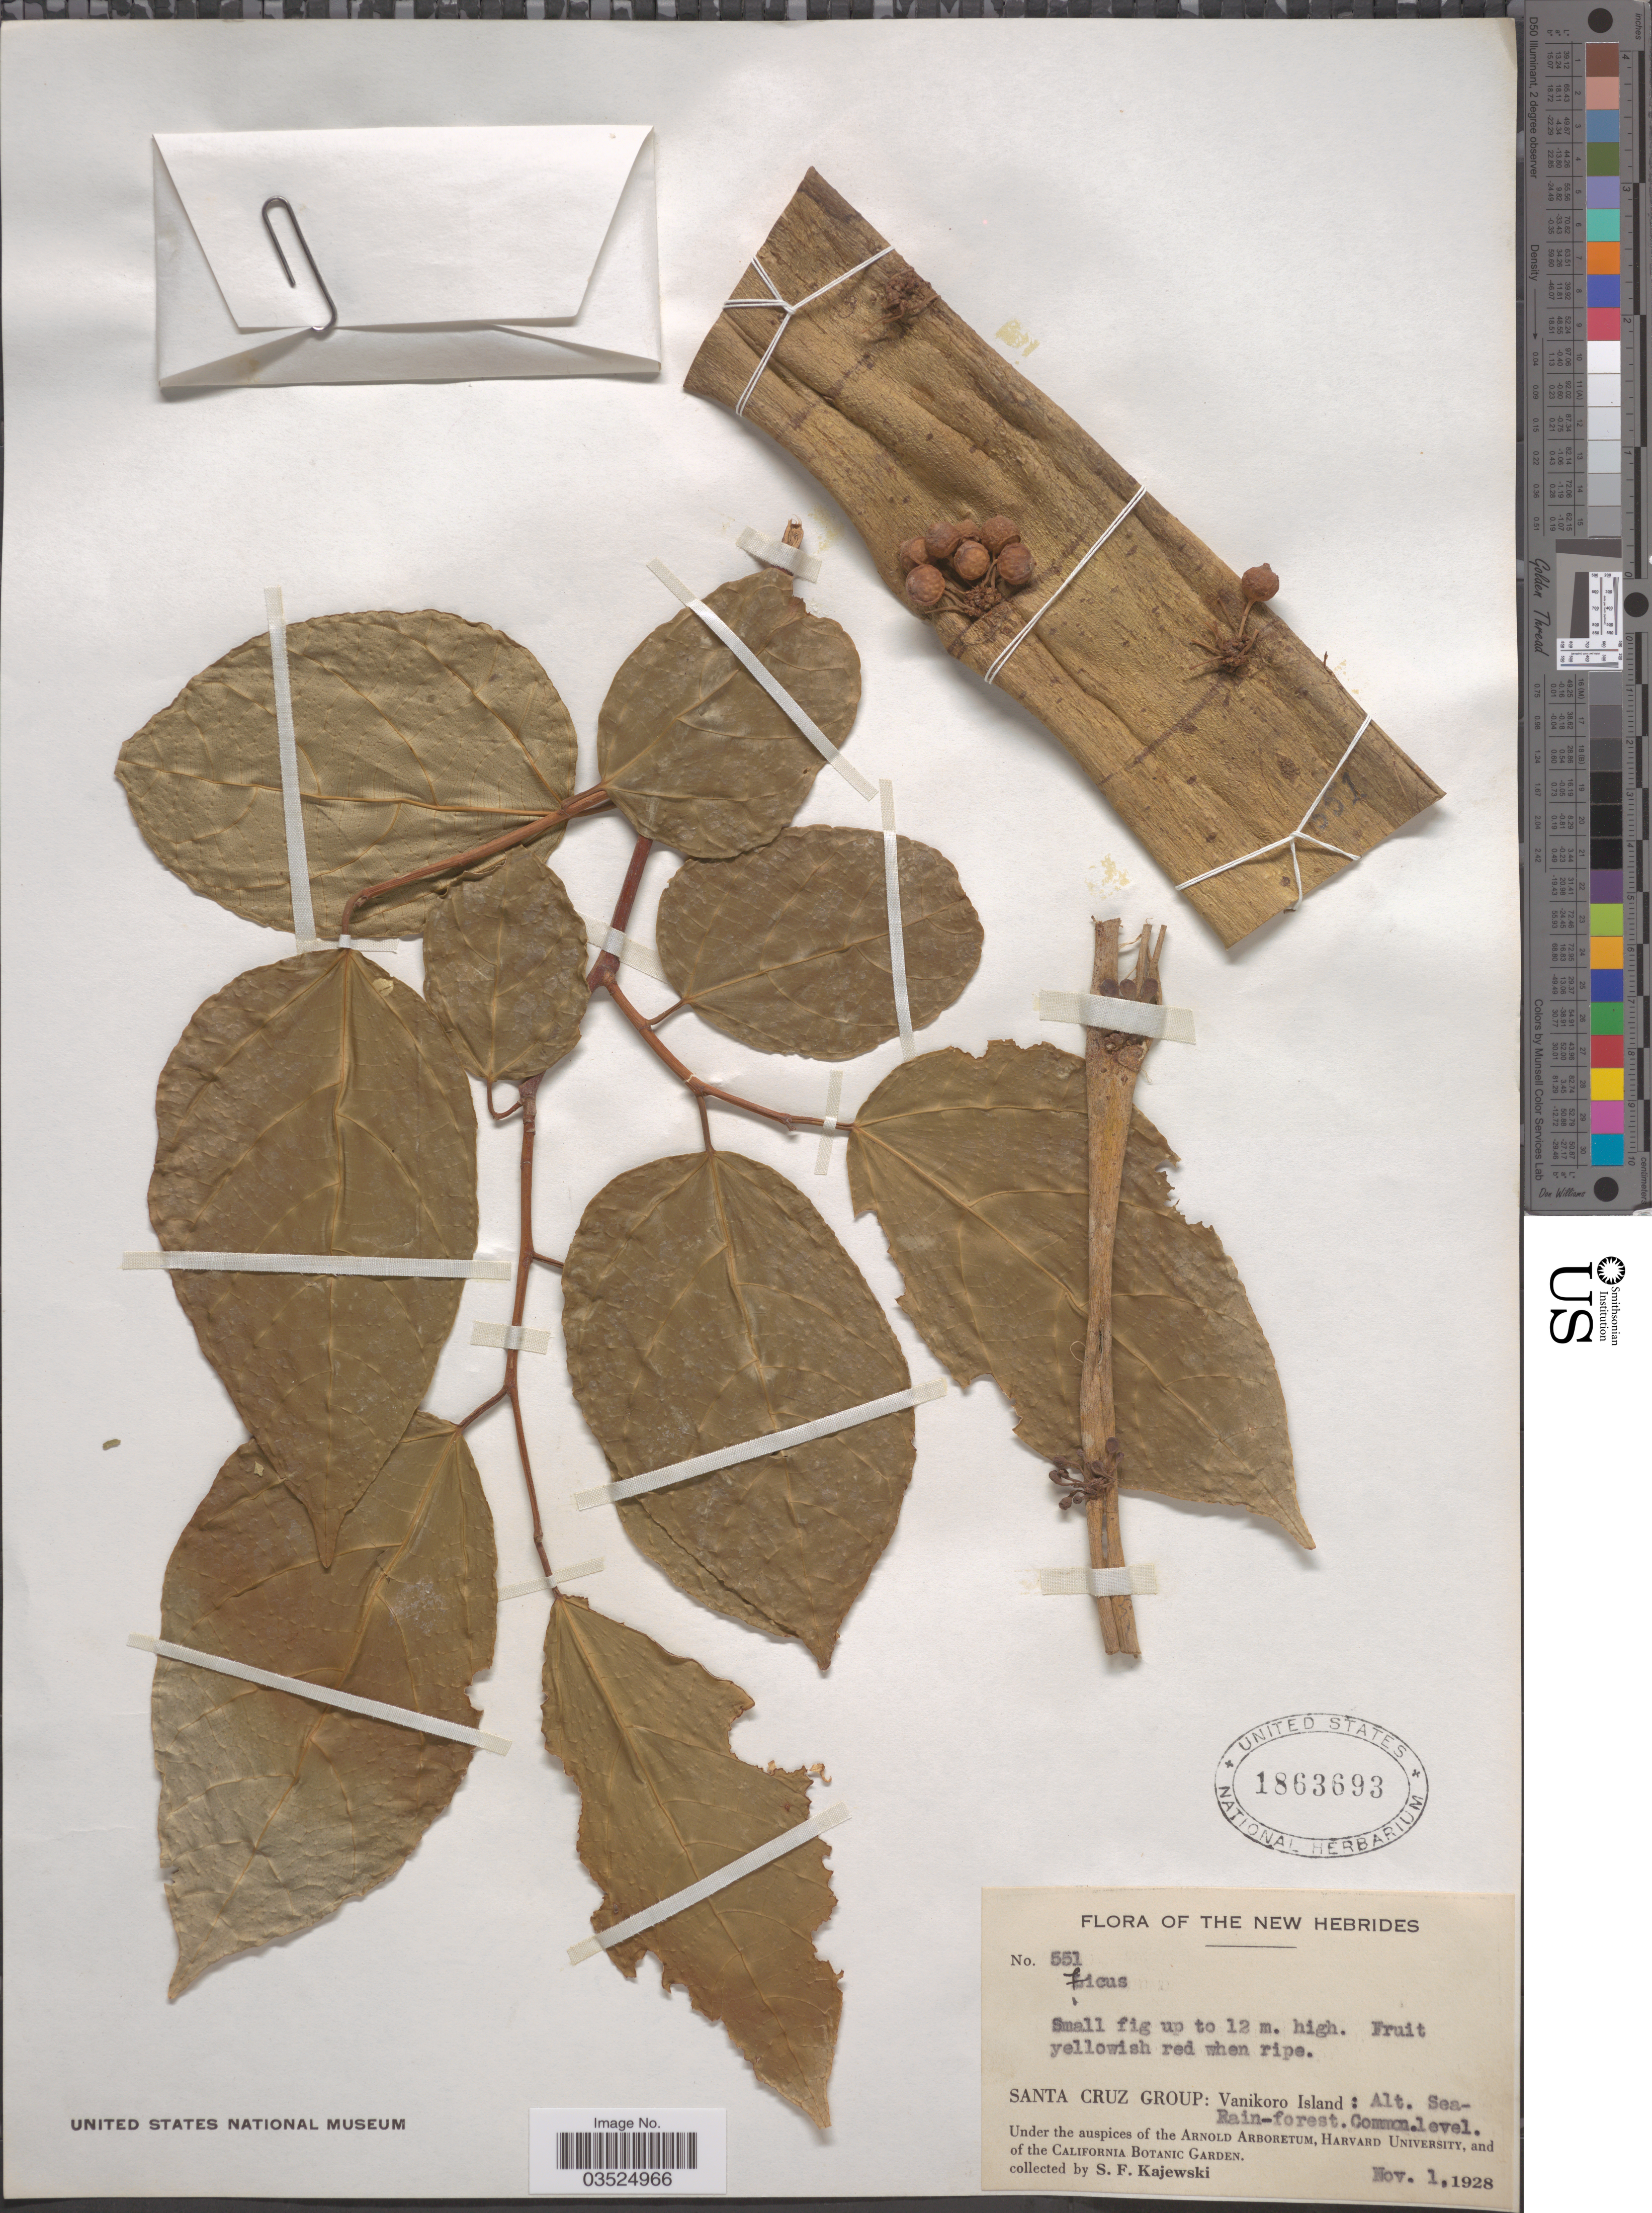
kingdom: Plantae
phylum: Tracheophyta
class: Magnoliopsida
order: Rosales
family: Moraceae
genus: Ficus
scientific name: Ficus sp.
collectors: S. Kajewski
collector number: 551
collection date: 1928-11-01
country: Solomon Islands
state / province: Santa Cruz Is.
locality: The New Hebrides. Santa Cruz Group: Vanikoro Island.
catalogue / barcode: US 1863693